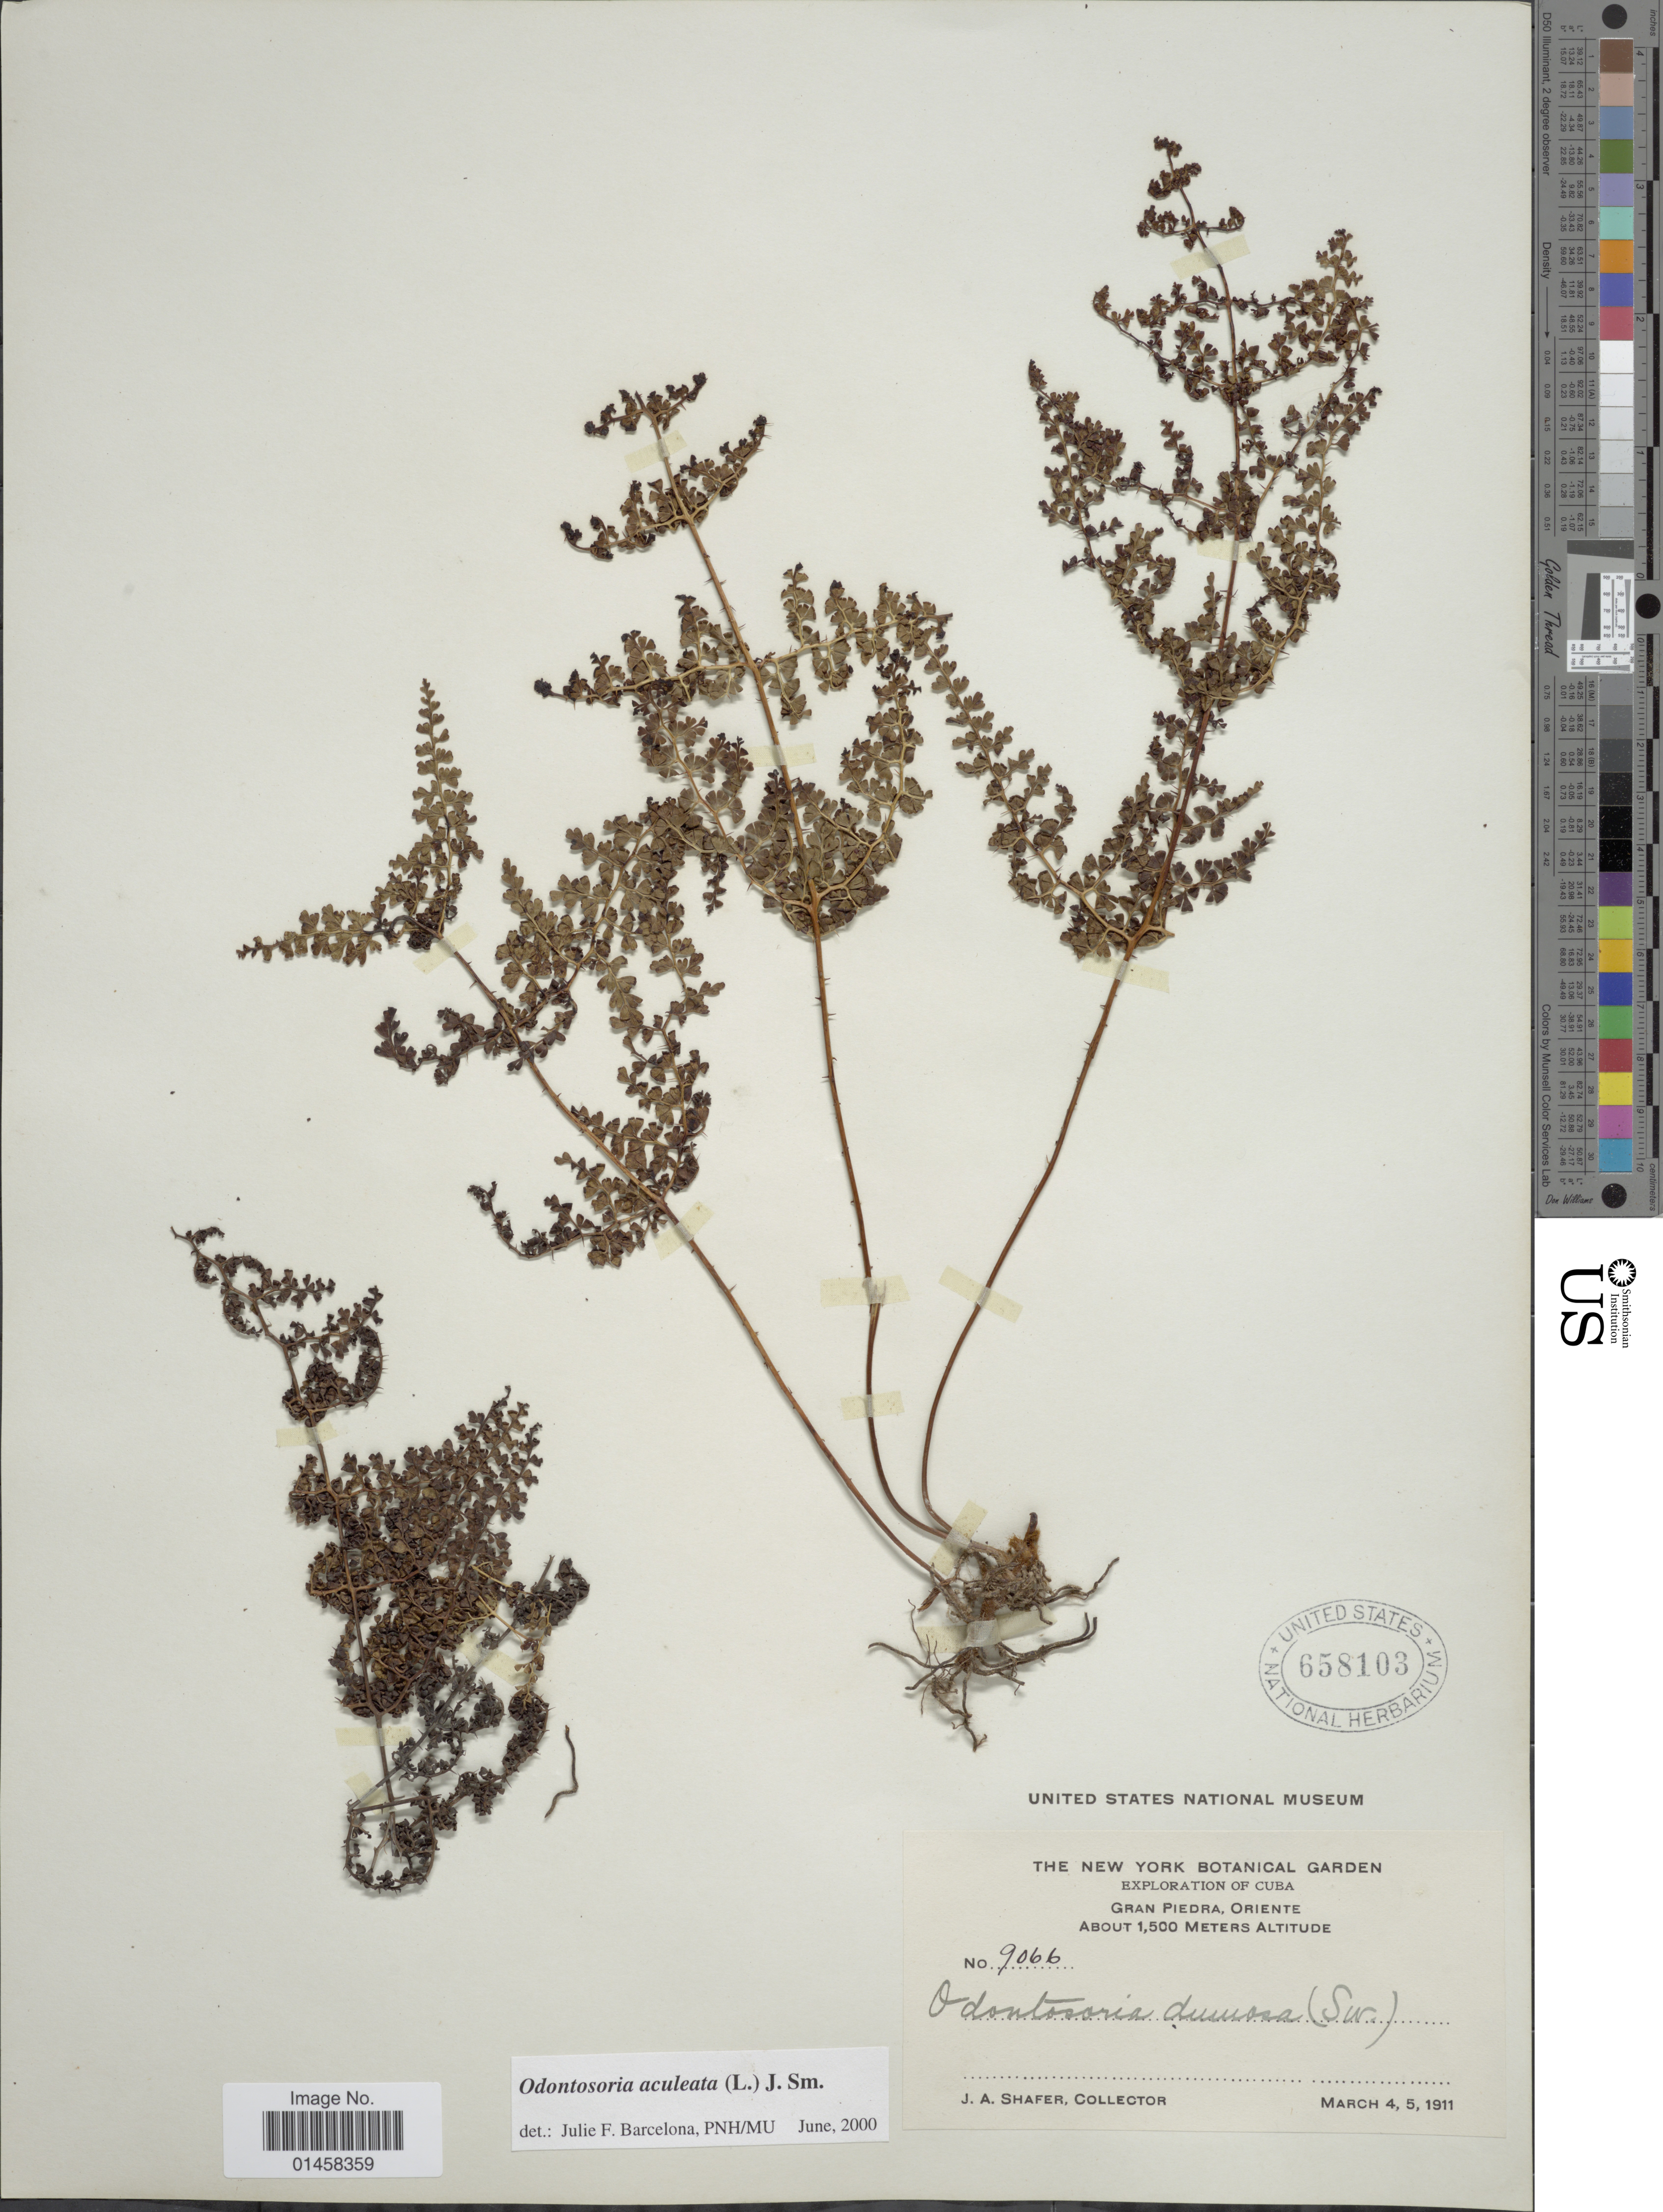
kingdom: Plantae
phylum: Tracheophyta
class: Polypodiopsida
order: Polypodiales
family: Lindsaeaceae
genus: Odontosoria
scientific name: Odontosoria aculeata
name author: (L.) J. Sm.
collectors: J. A. Shafer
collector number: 9066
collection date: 1911-03-04/1911-03-05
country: Cuba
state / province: Oriente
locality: Gran Piedra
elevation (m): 1500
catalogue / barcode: US 658103